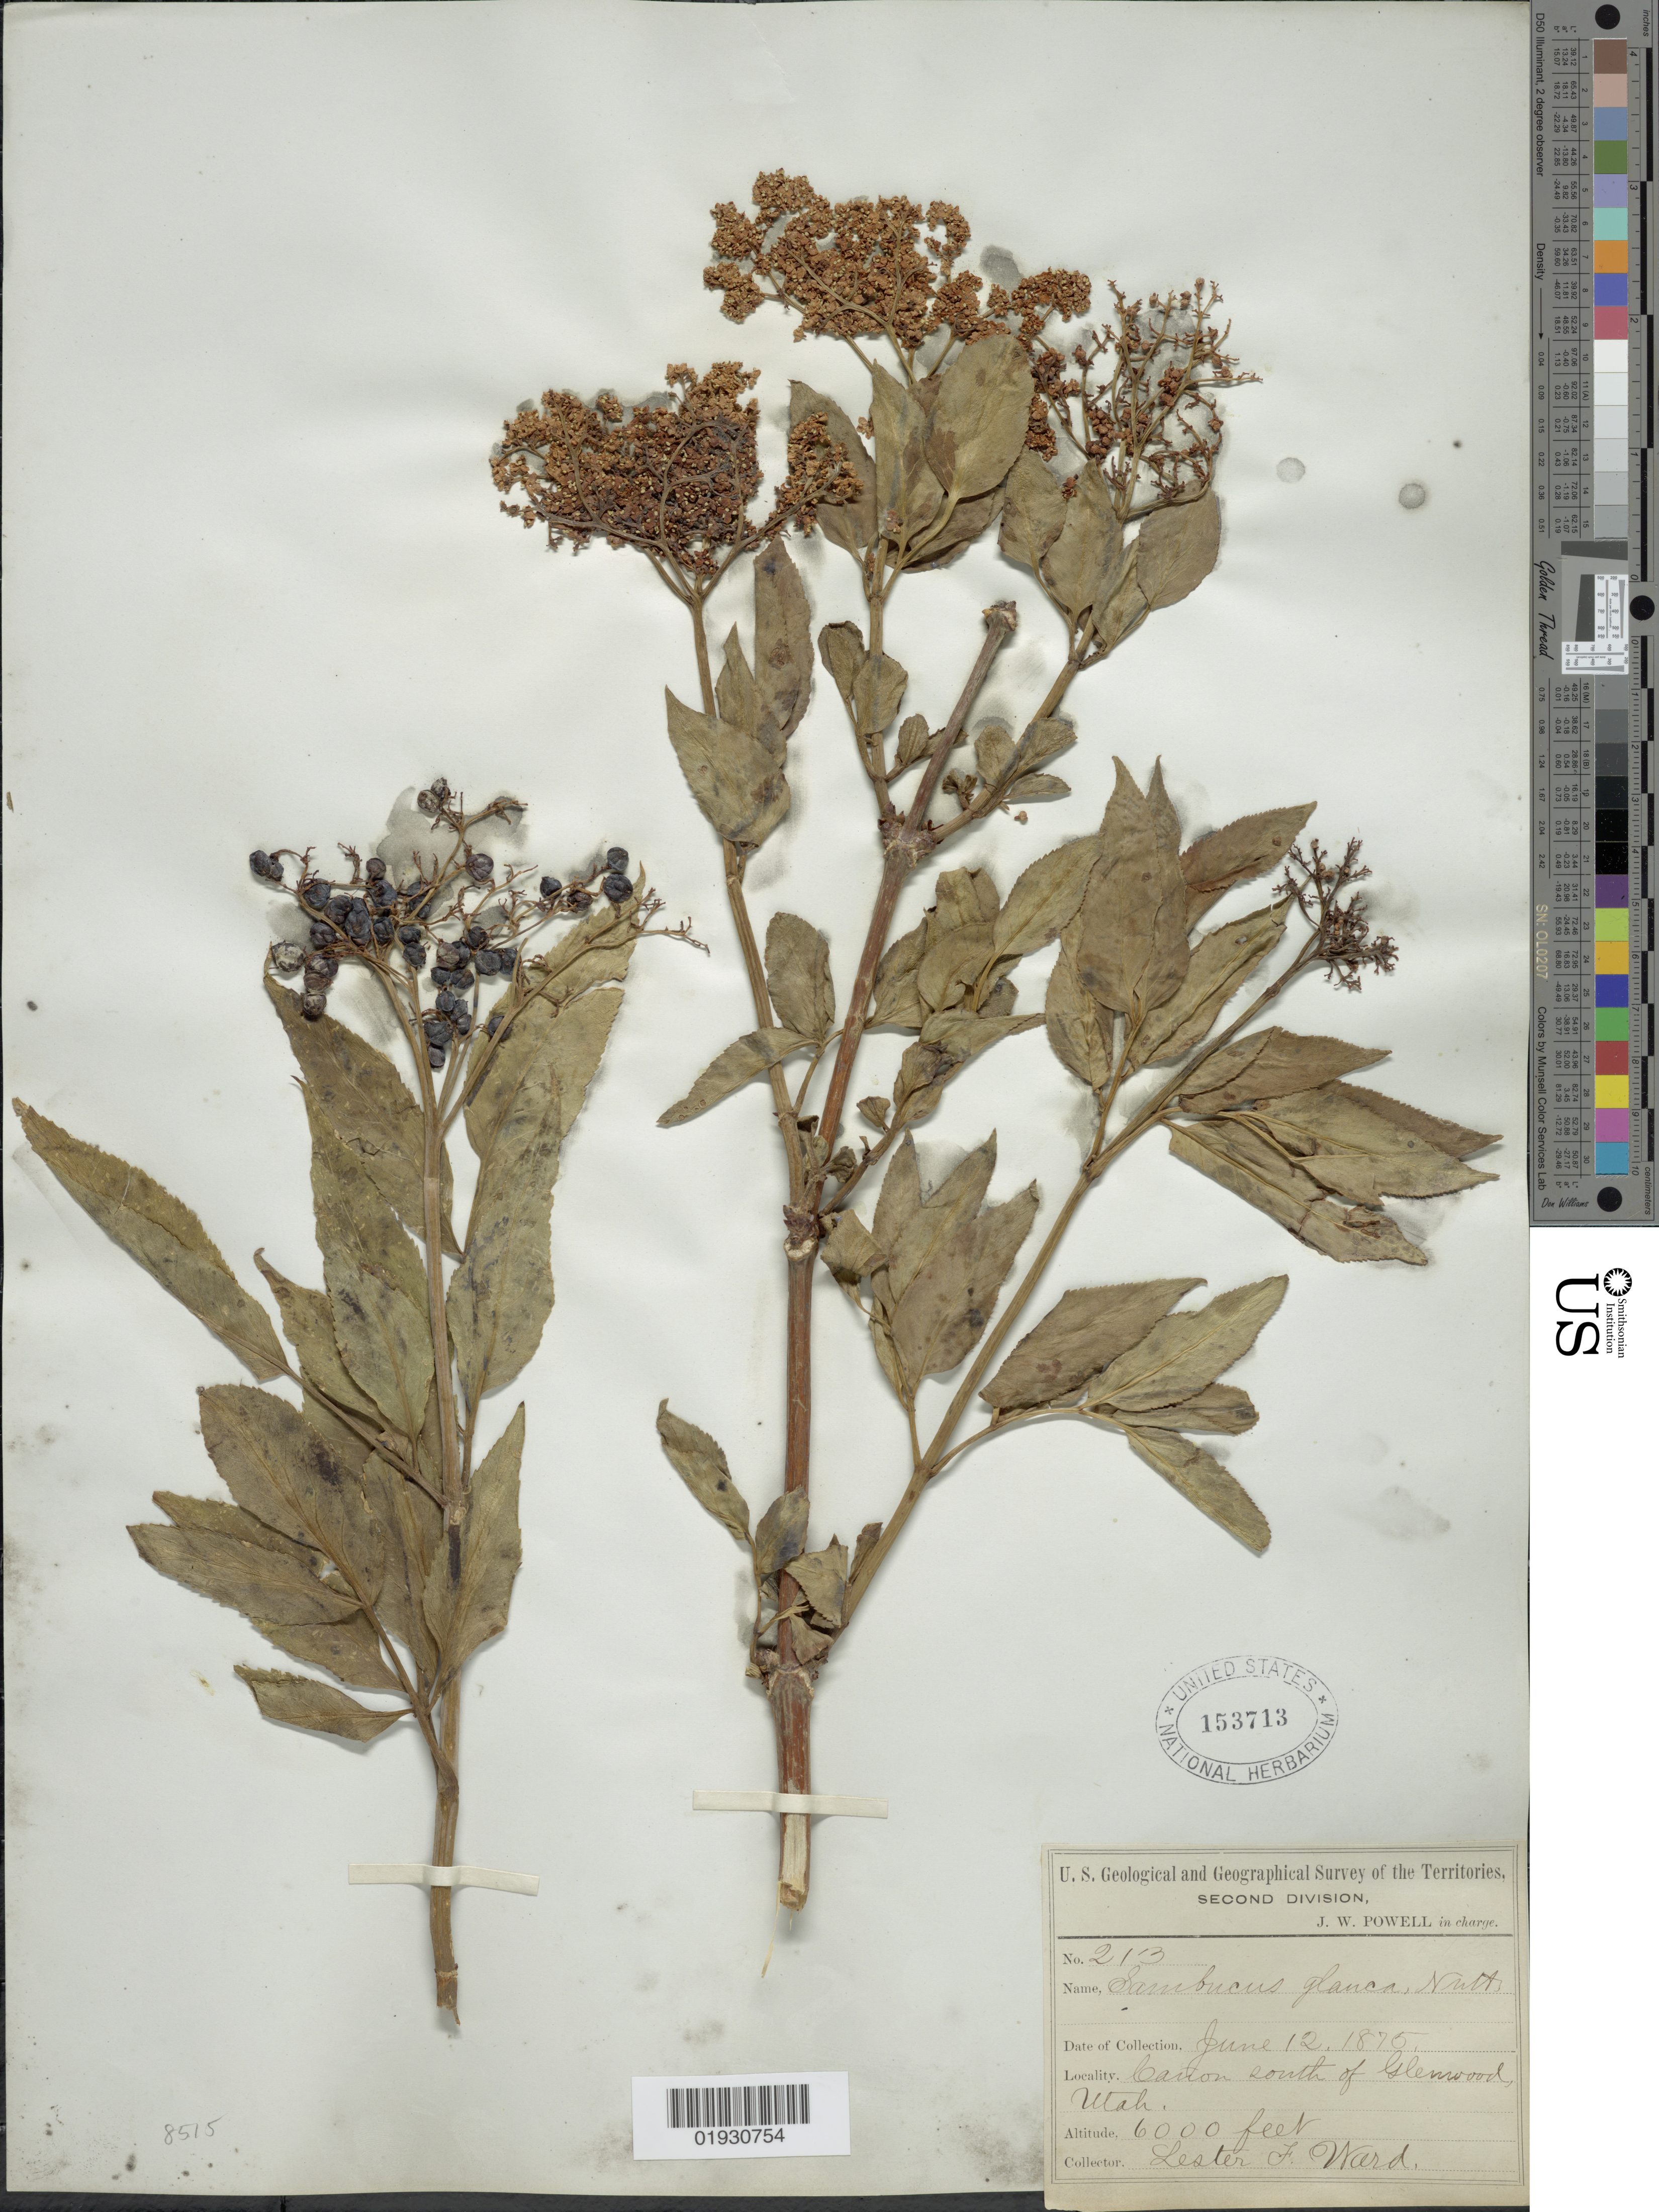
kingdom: Plantae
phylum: Tracheophyta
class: Magnoliopsida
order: Dipsacales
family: Viburnaceae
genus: Sambucus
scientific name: Sambucus cerulea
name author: Raf.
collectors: L. F. Ward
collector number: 213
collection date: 1875-06-12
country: United States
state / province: Utah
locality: Canon south of Glenwood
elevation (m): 1829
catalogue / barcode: US 153713